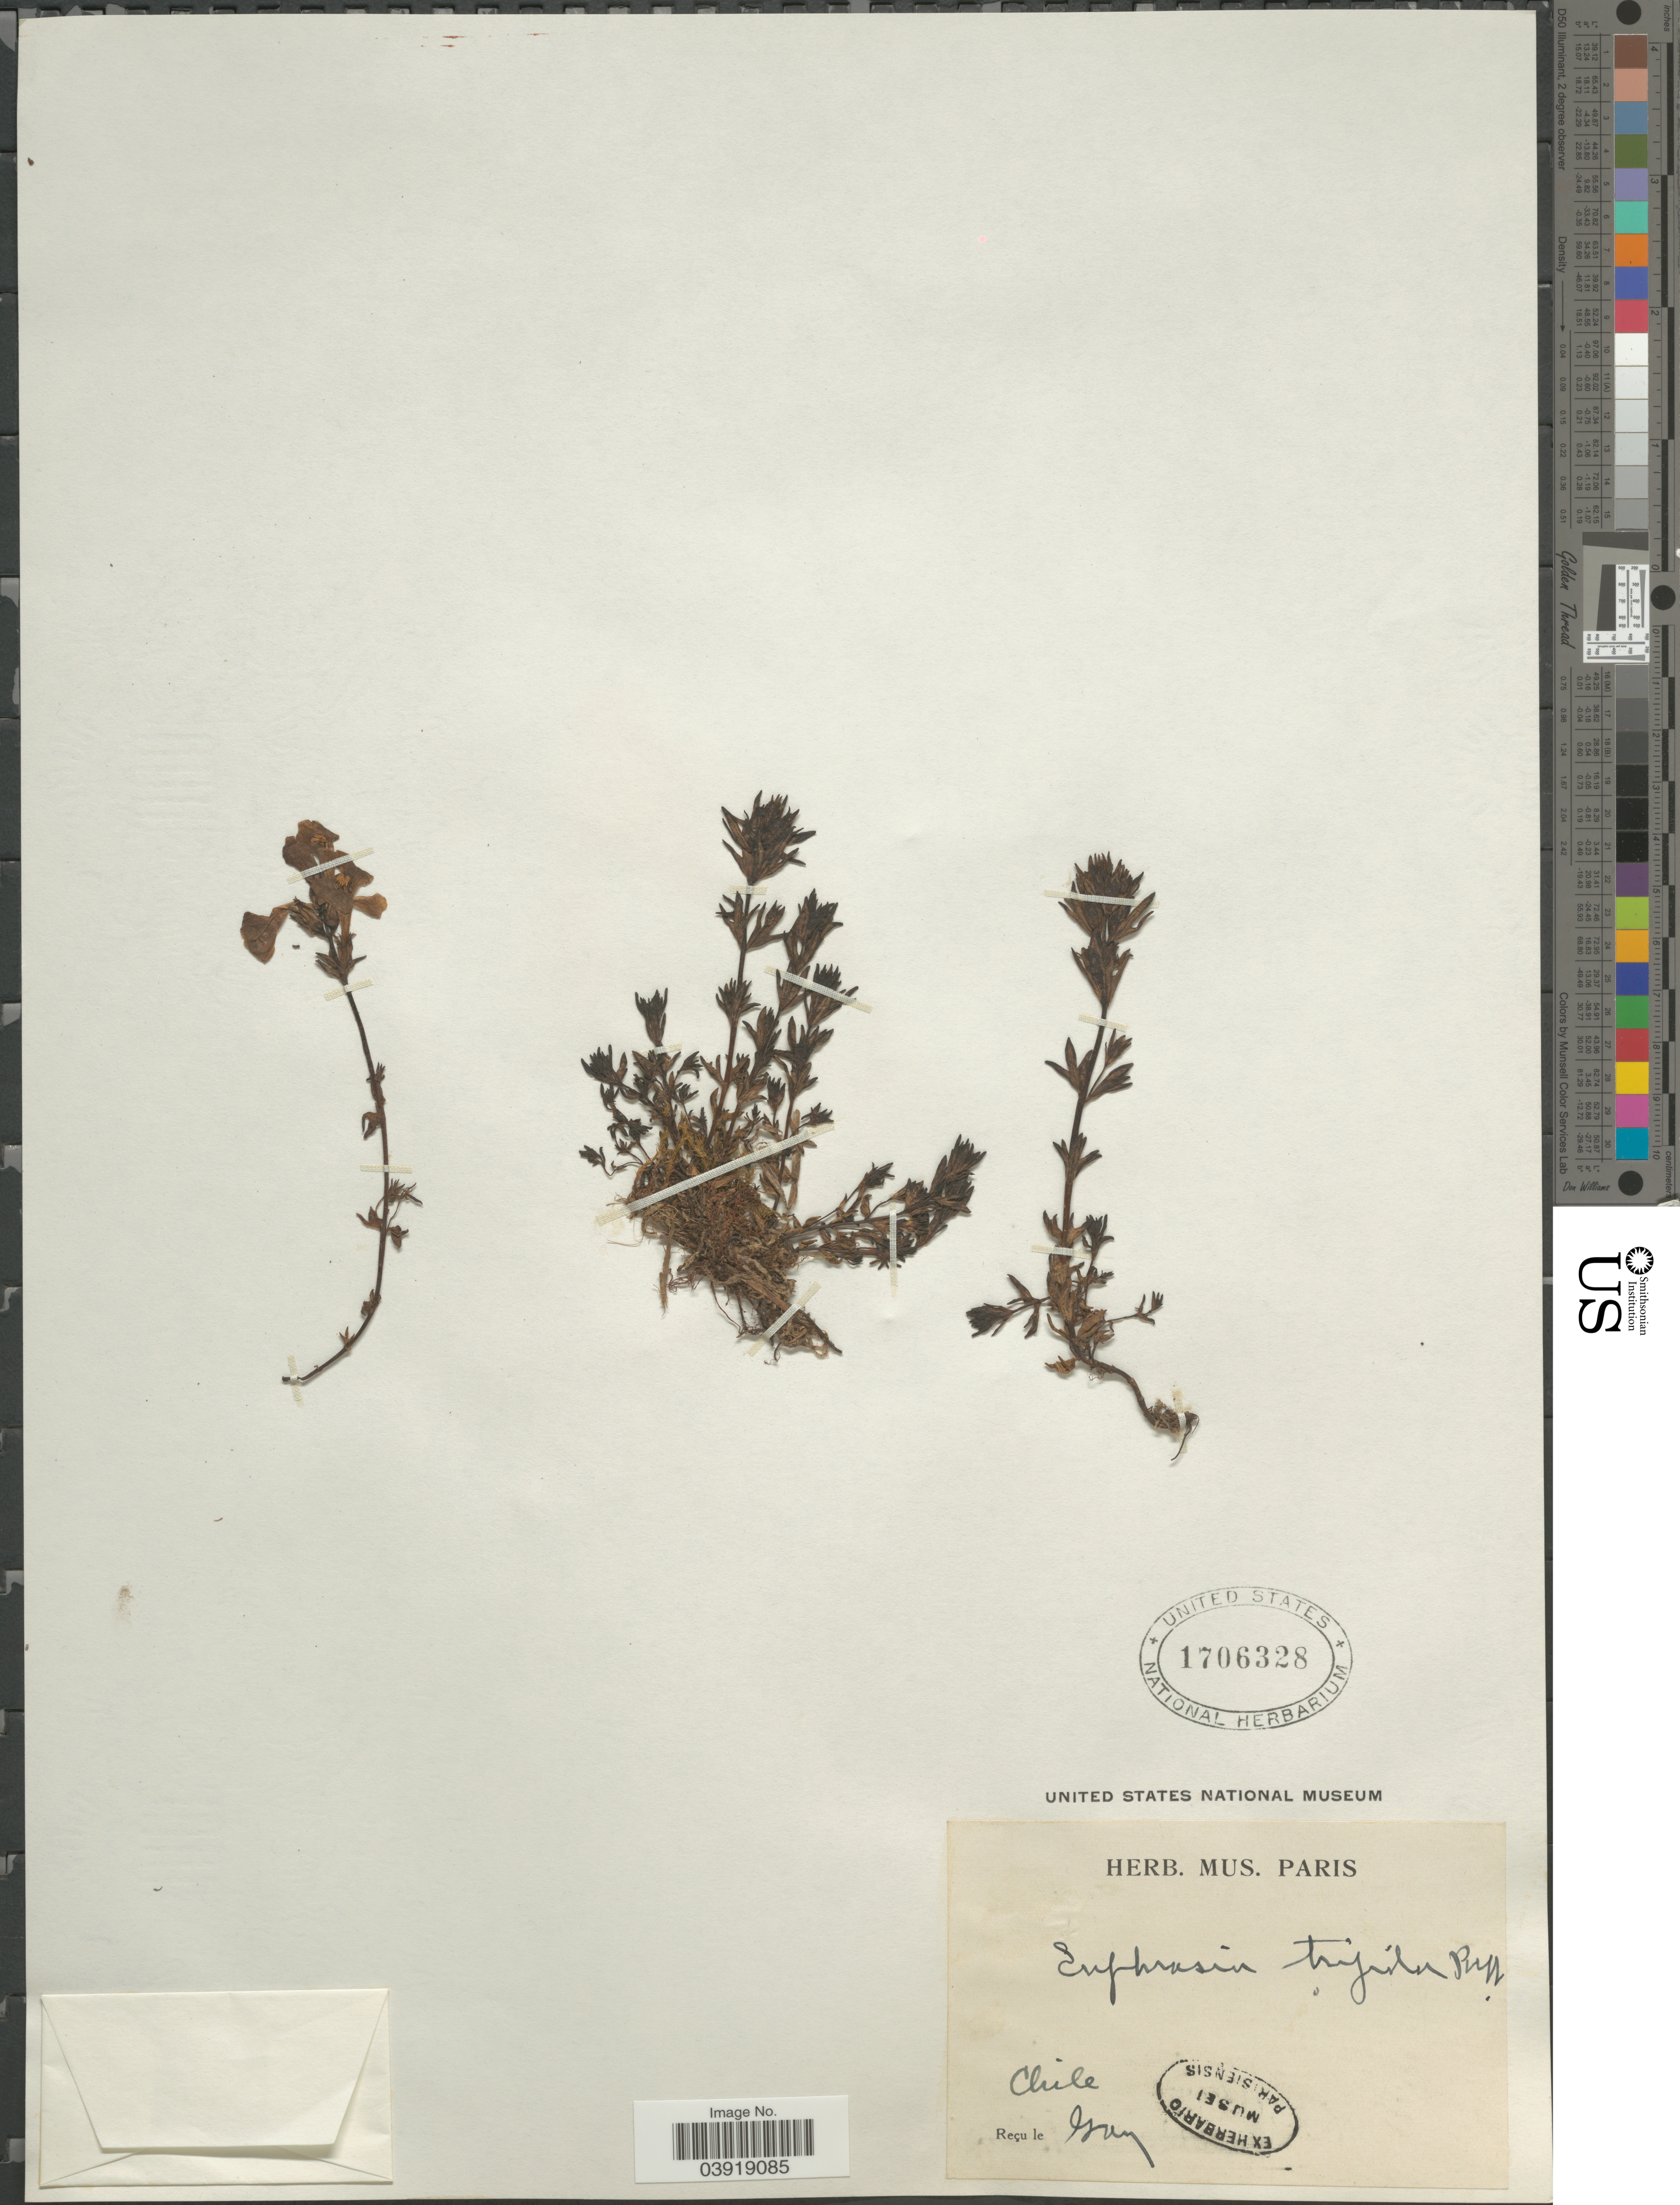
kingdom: Plantae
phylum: Tracheophyta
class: Magnoliopsida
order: Lamiales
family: Orobanchaceae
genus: Euphrasia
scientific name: Euphrasia trifida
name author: Poepp. ex Benth.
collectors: ex herb. Mus. Paris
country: Chile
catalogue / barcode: US 1706328